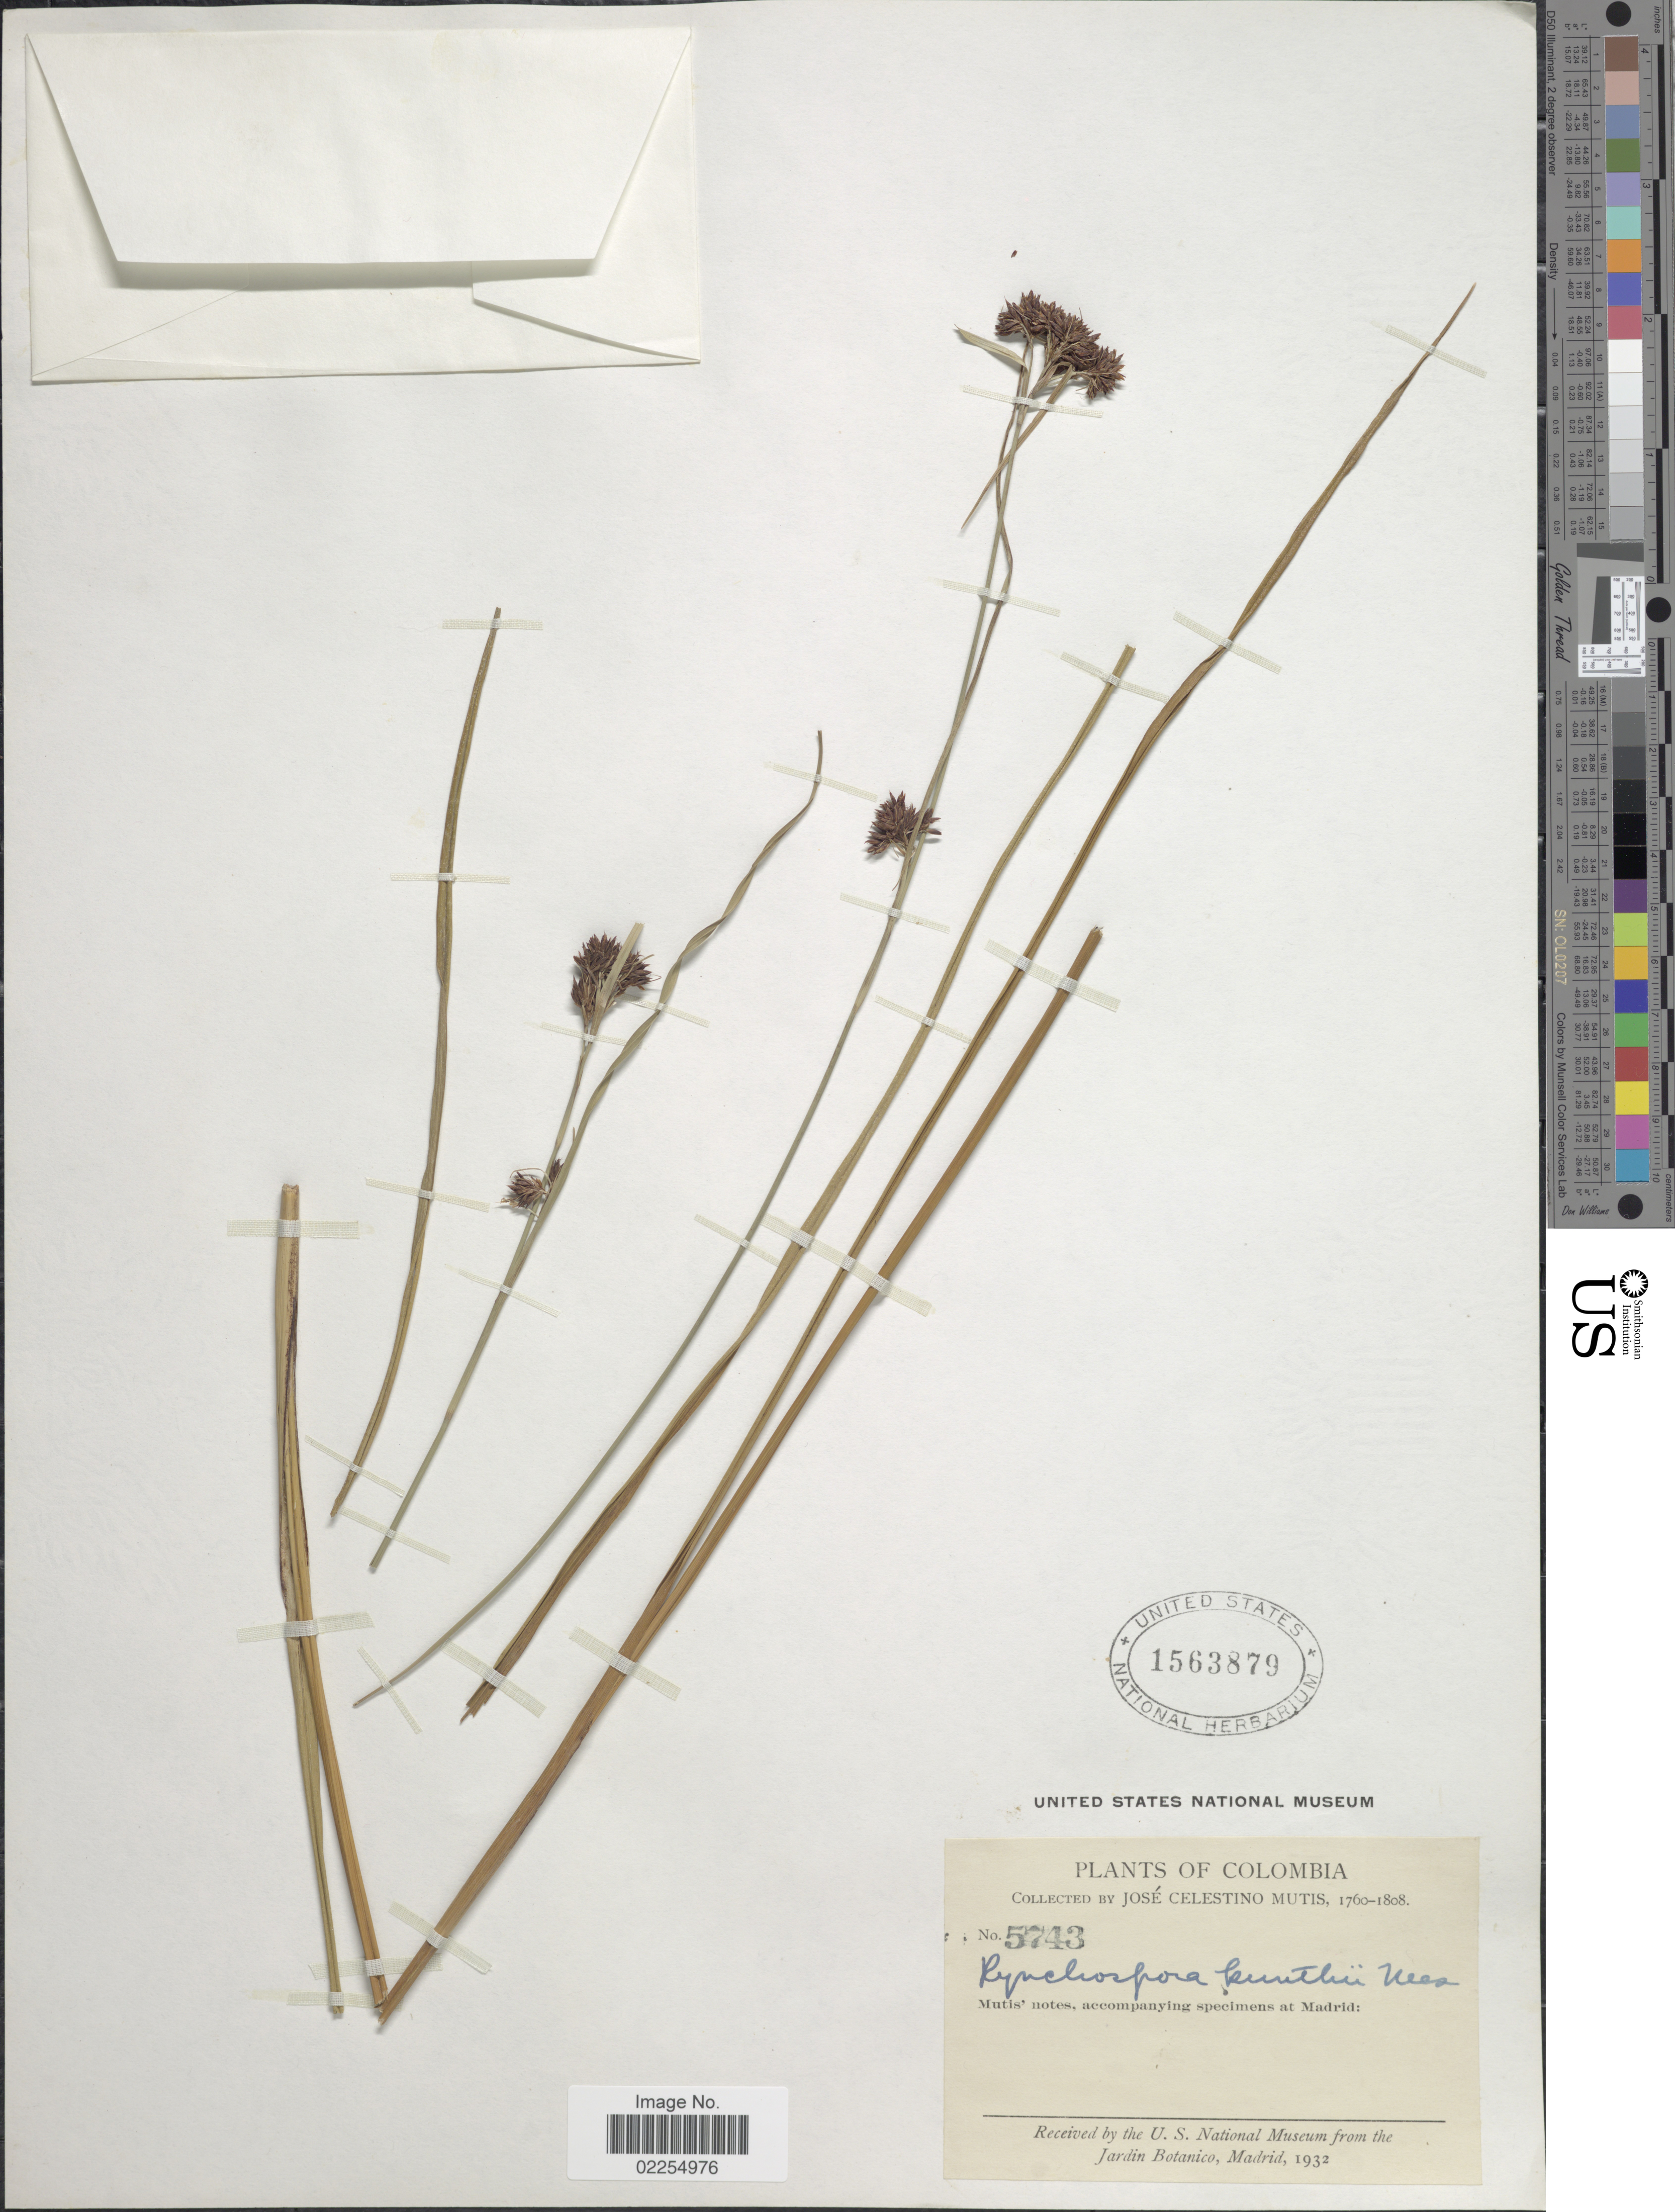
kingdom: Plantae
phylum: Tracheophyta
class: Liliopsida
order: Poales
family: Cyperaceae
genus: Rhynchospora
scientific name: Rhynchospora kunthii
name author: Nees ex Kunth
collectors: J. C. B. Mutis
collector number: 5743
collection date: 1760/1808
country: Colombia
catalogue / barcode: US 1563879